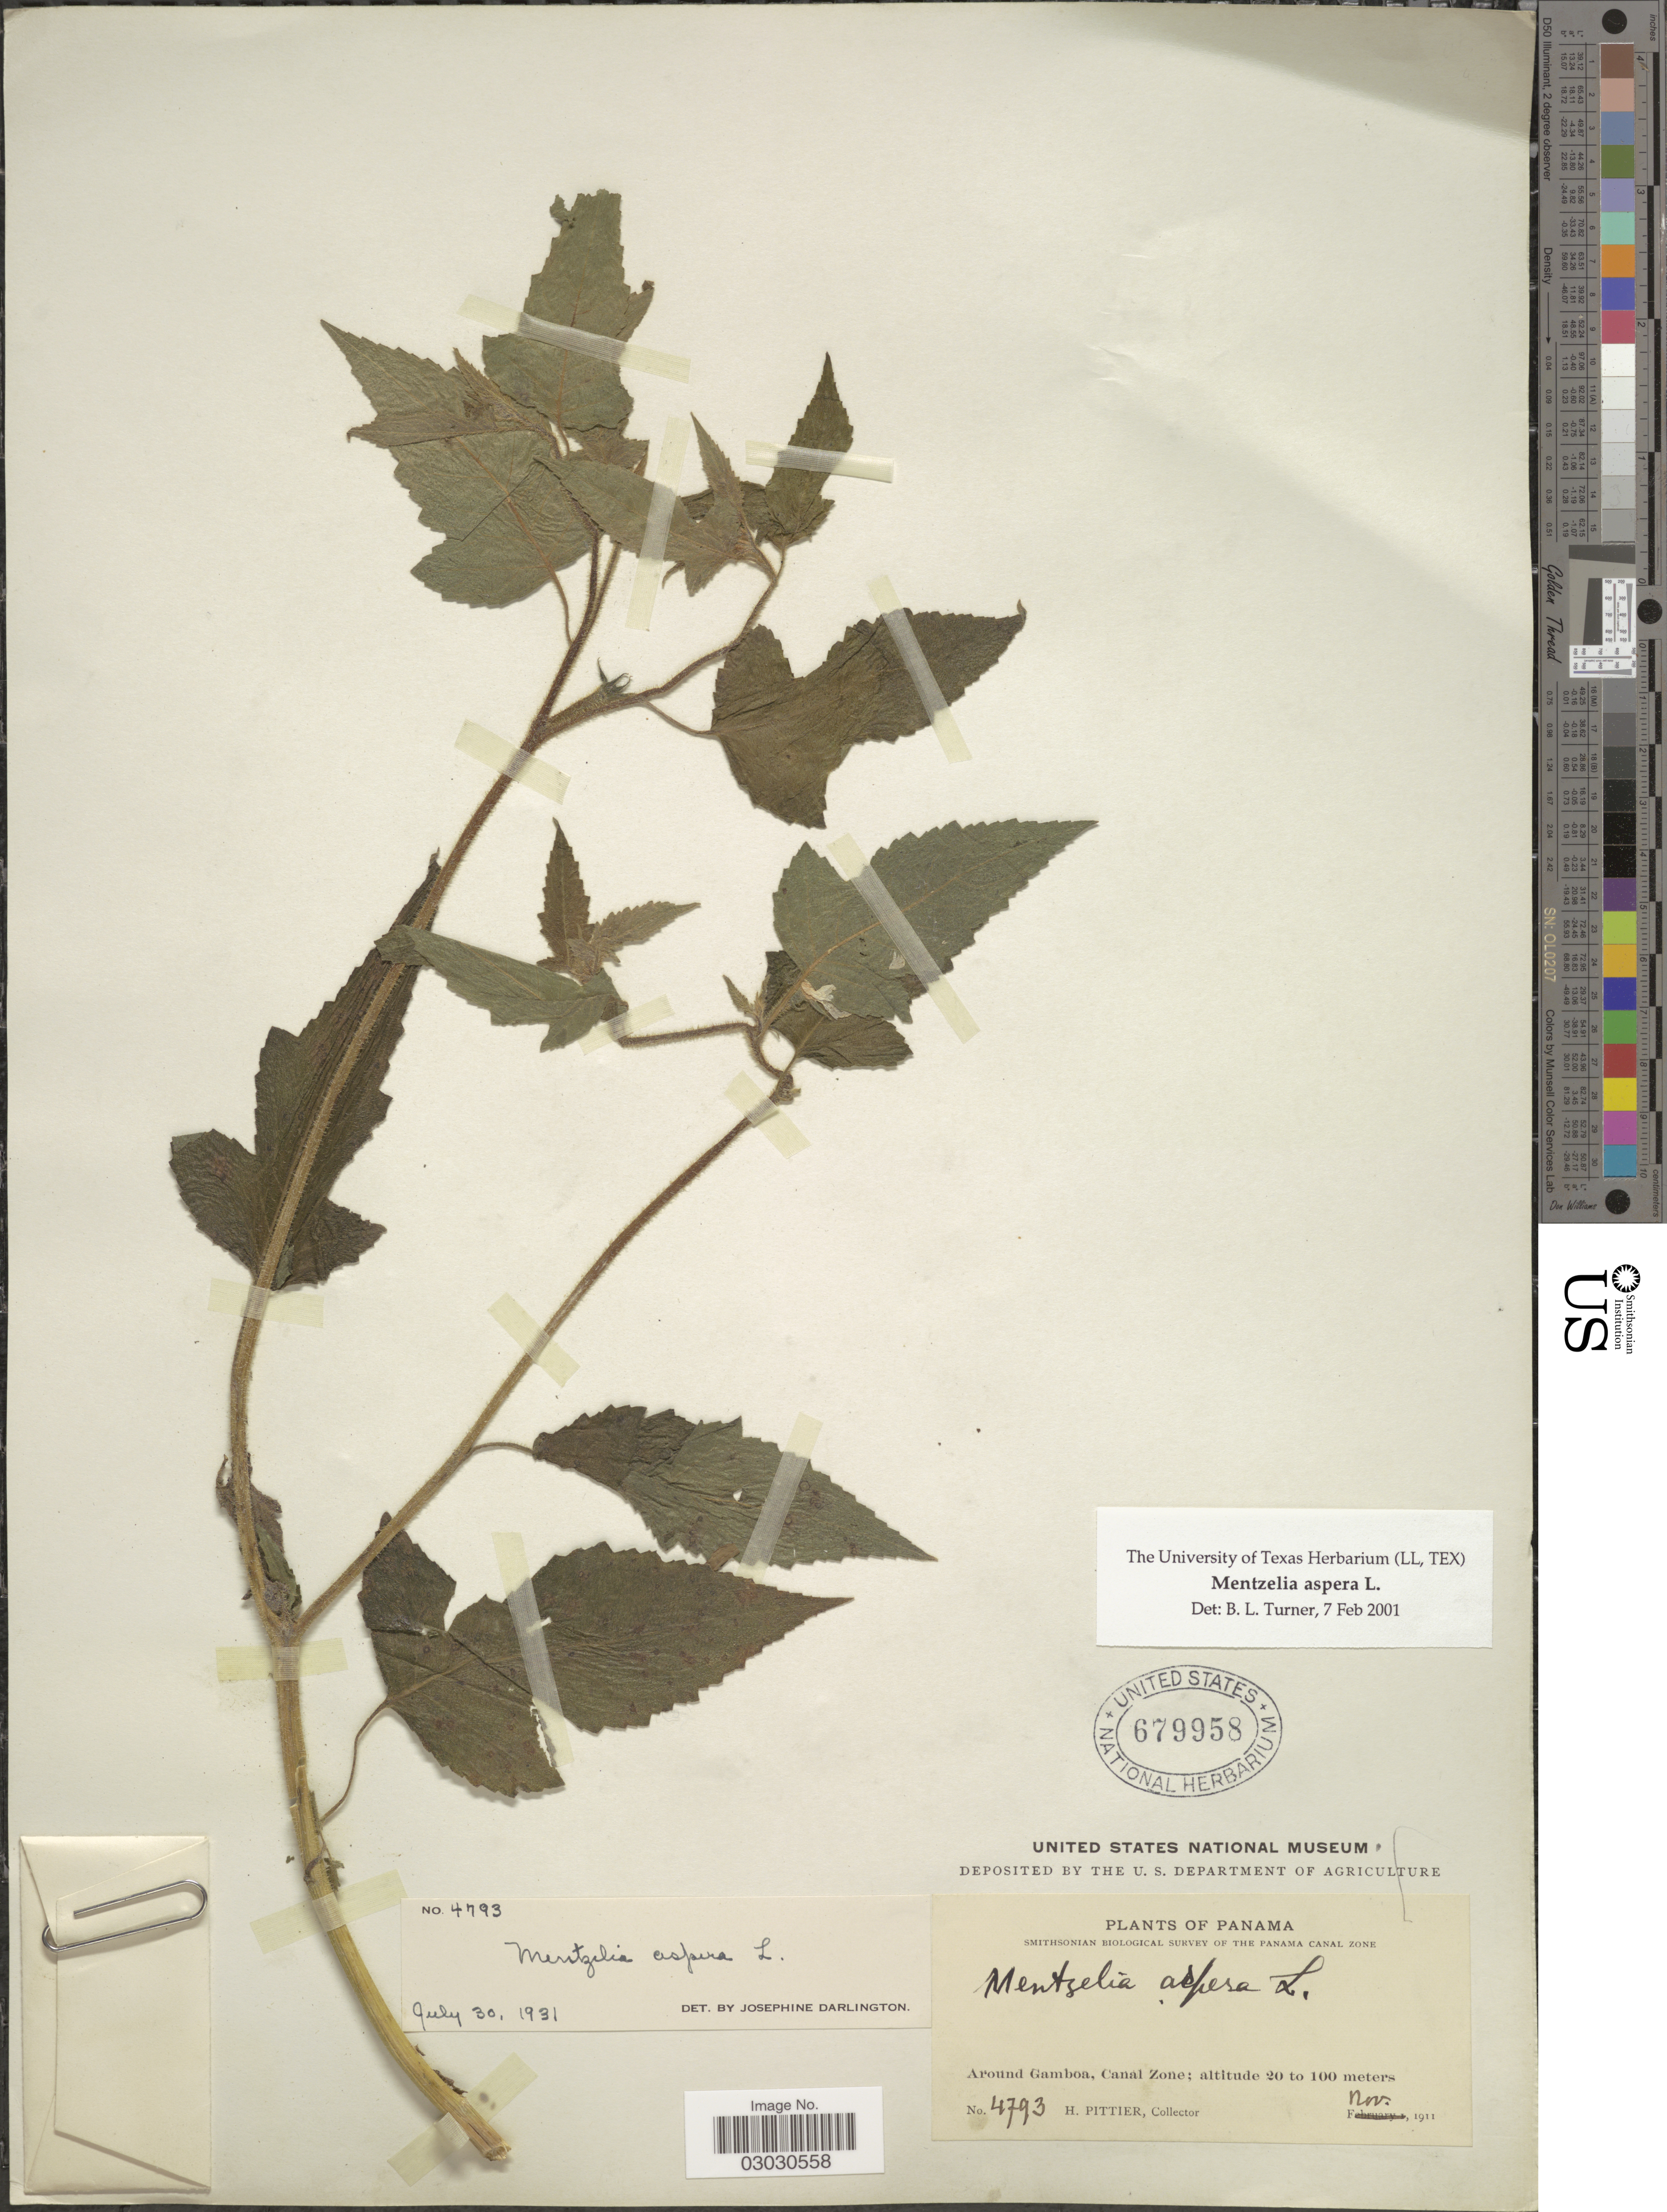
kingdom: Plantae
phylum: Tracheophyta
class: Magnoliopsida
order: Cornales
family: Loasaceae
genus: Mentzelia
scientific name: Mentzelia aspera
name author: L.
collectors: H. F. Pittier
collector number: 4793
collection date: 1911-11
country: Panama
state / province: Colón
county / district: Canal Zone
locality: Around Gamboa, Canal Zone.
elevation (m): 20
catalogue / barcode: US 679958